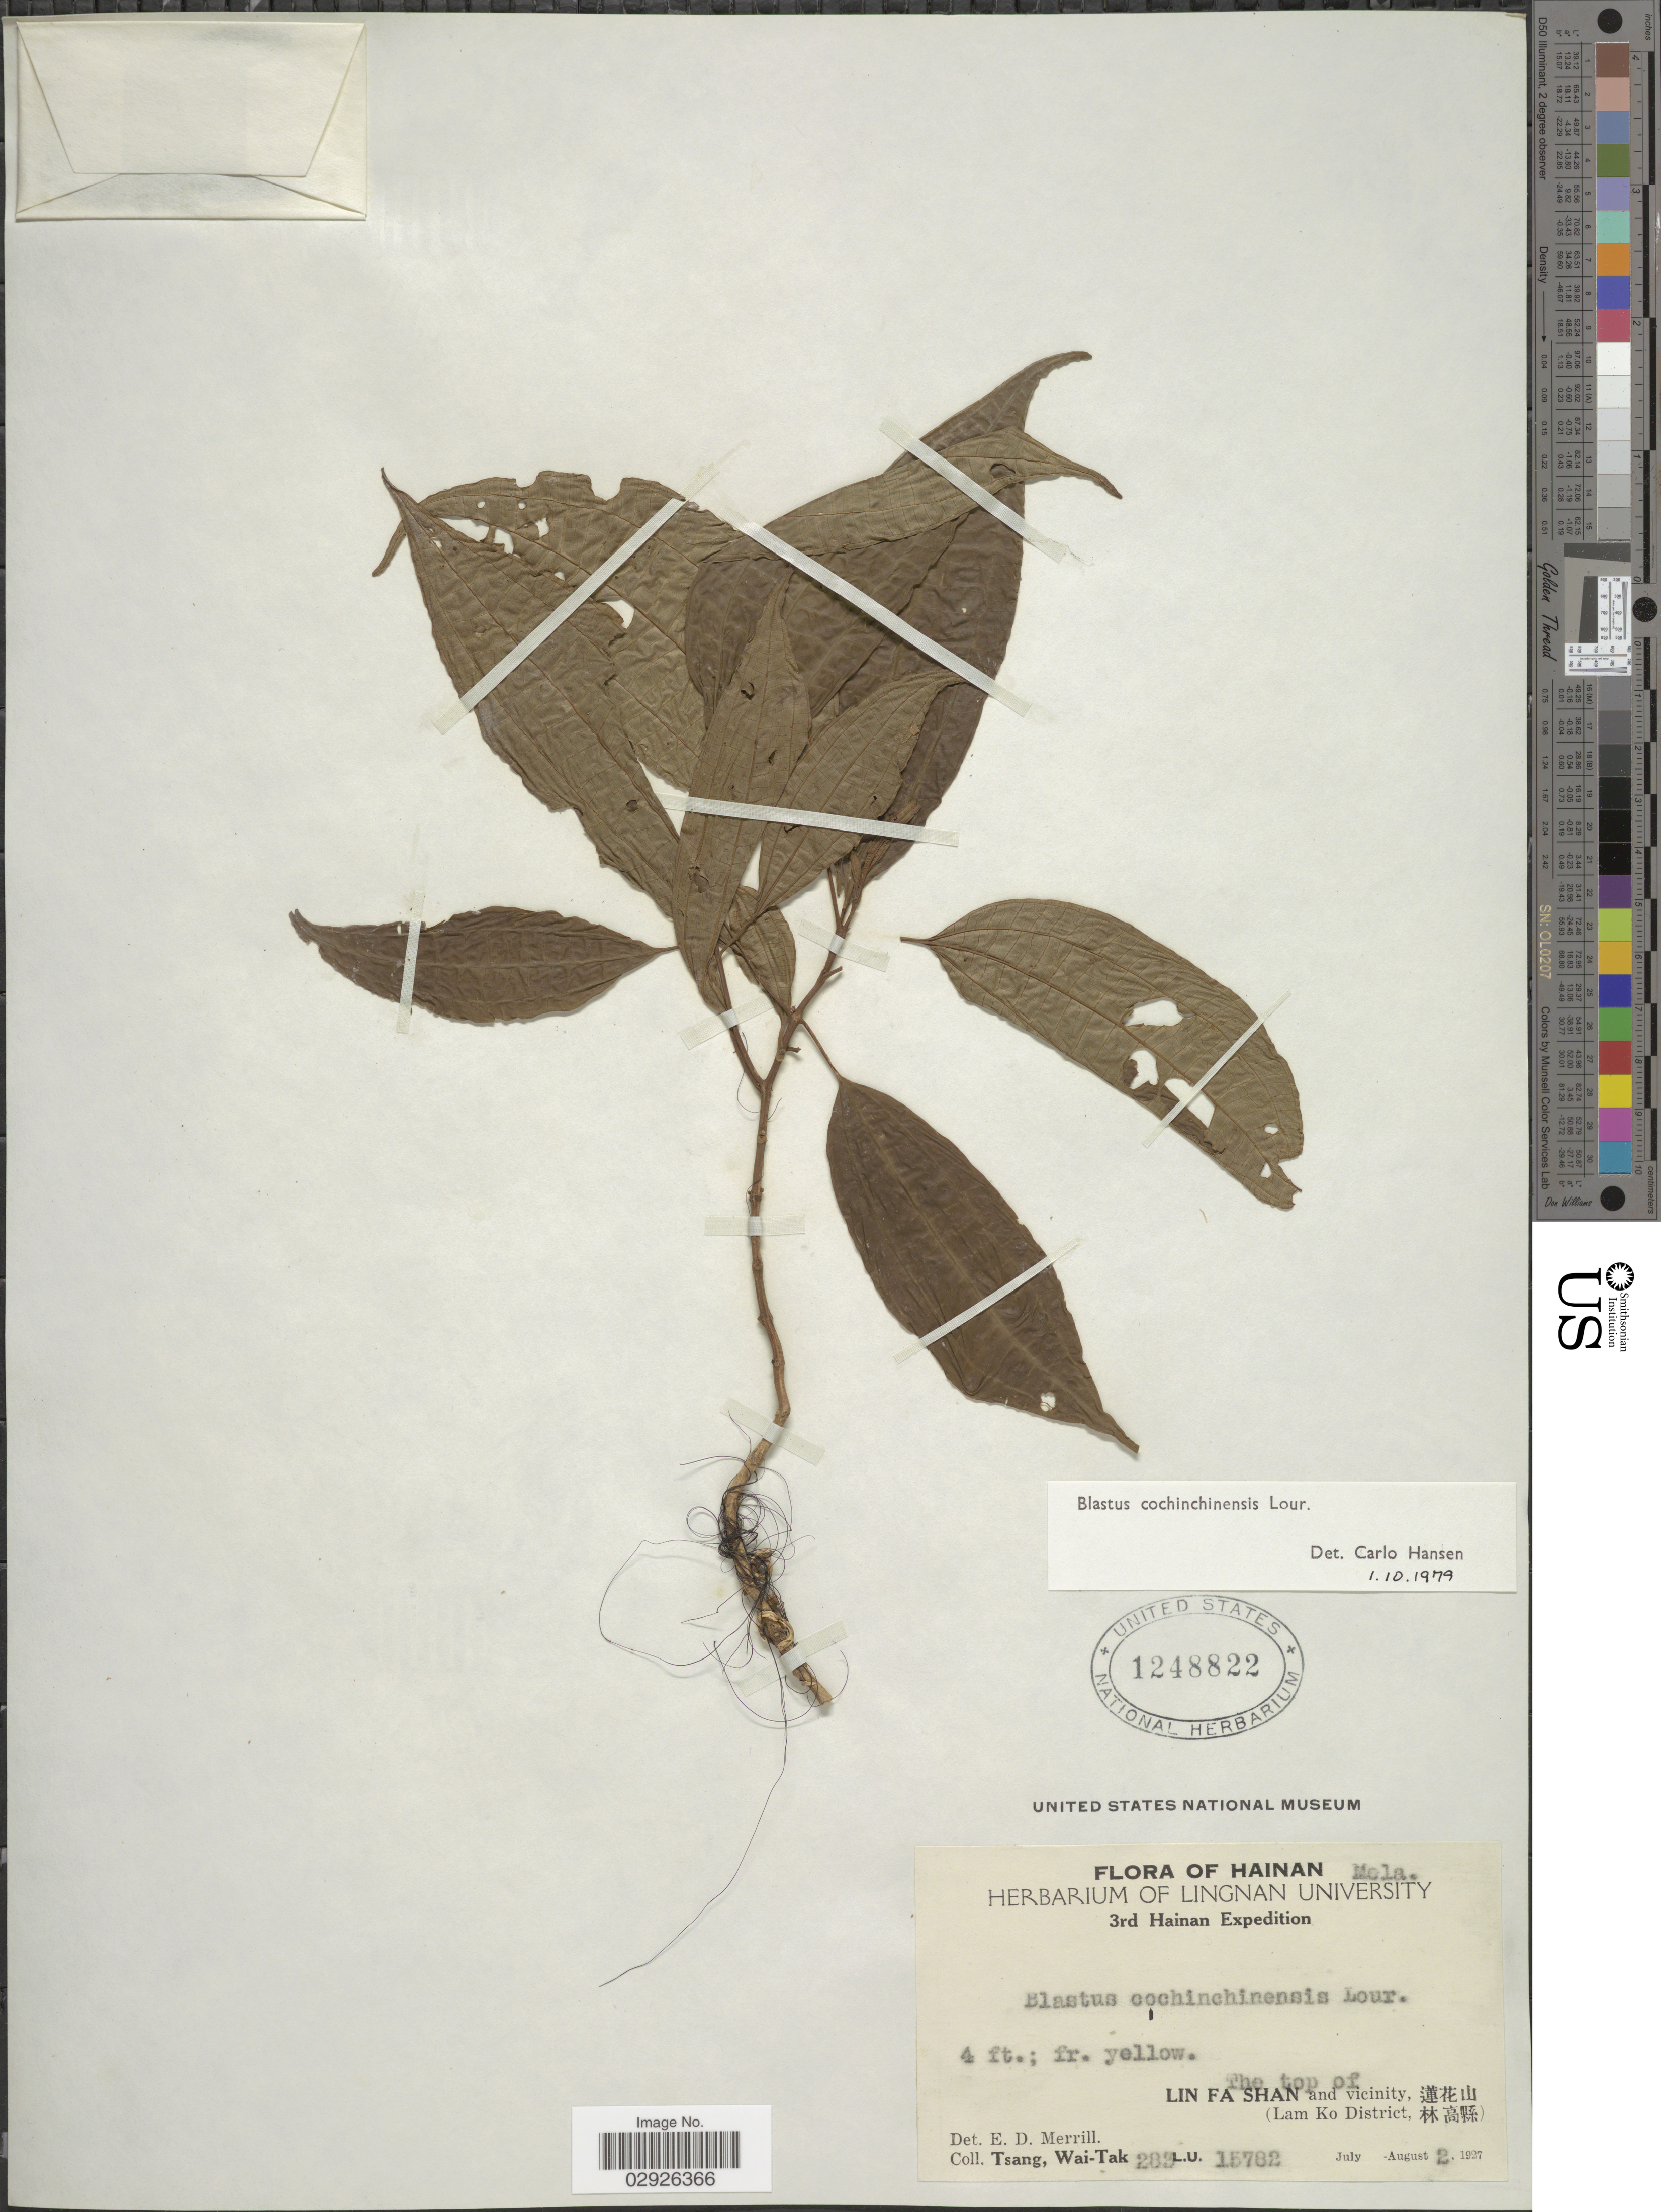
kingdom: Plantae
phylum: Tracheophyta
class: Magnoliopsida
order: Myrtales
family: Melastomataceae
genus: Blastus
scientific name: Blastus cochinchinensis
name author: Lour.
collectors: W. T. Tsang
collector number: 283L.U.15782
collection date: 1927-08-02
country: China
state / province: Hainan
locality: The top of Lin Fa Shan and vicinity (Lam Ko District).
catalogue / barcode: US 1248822